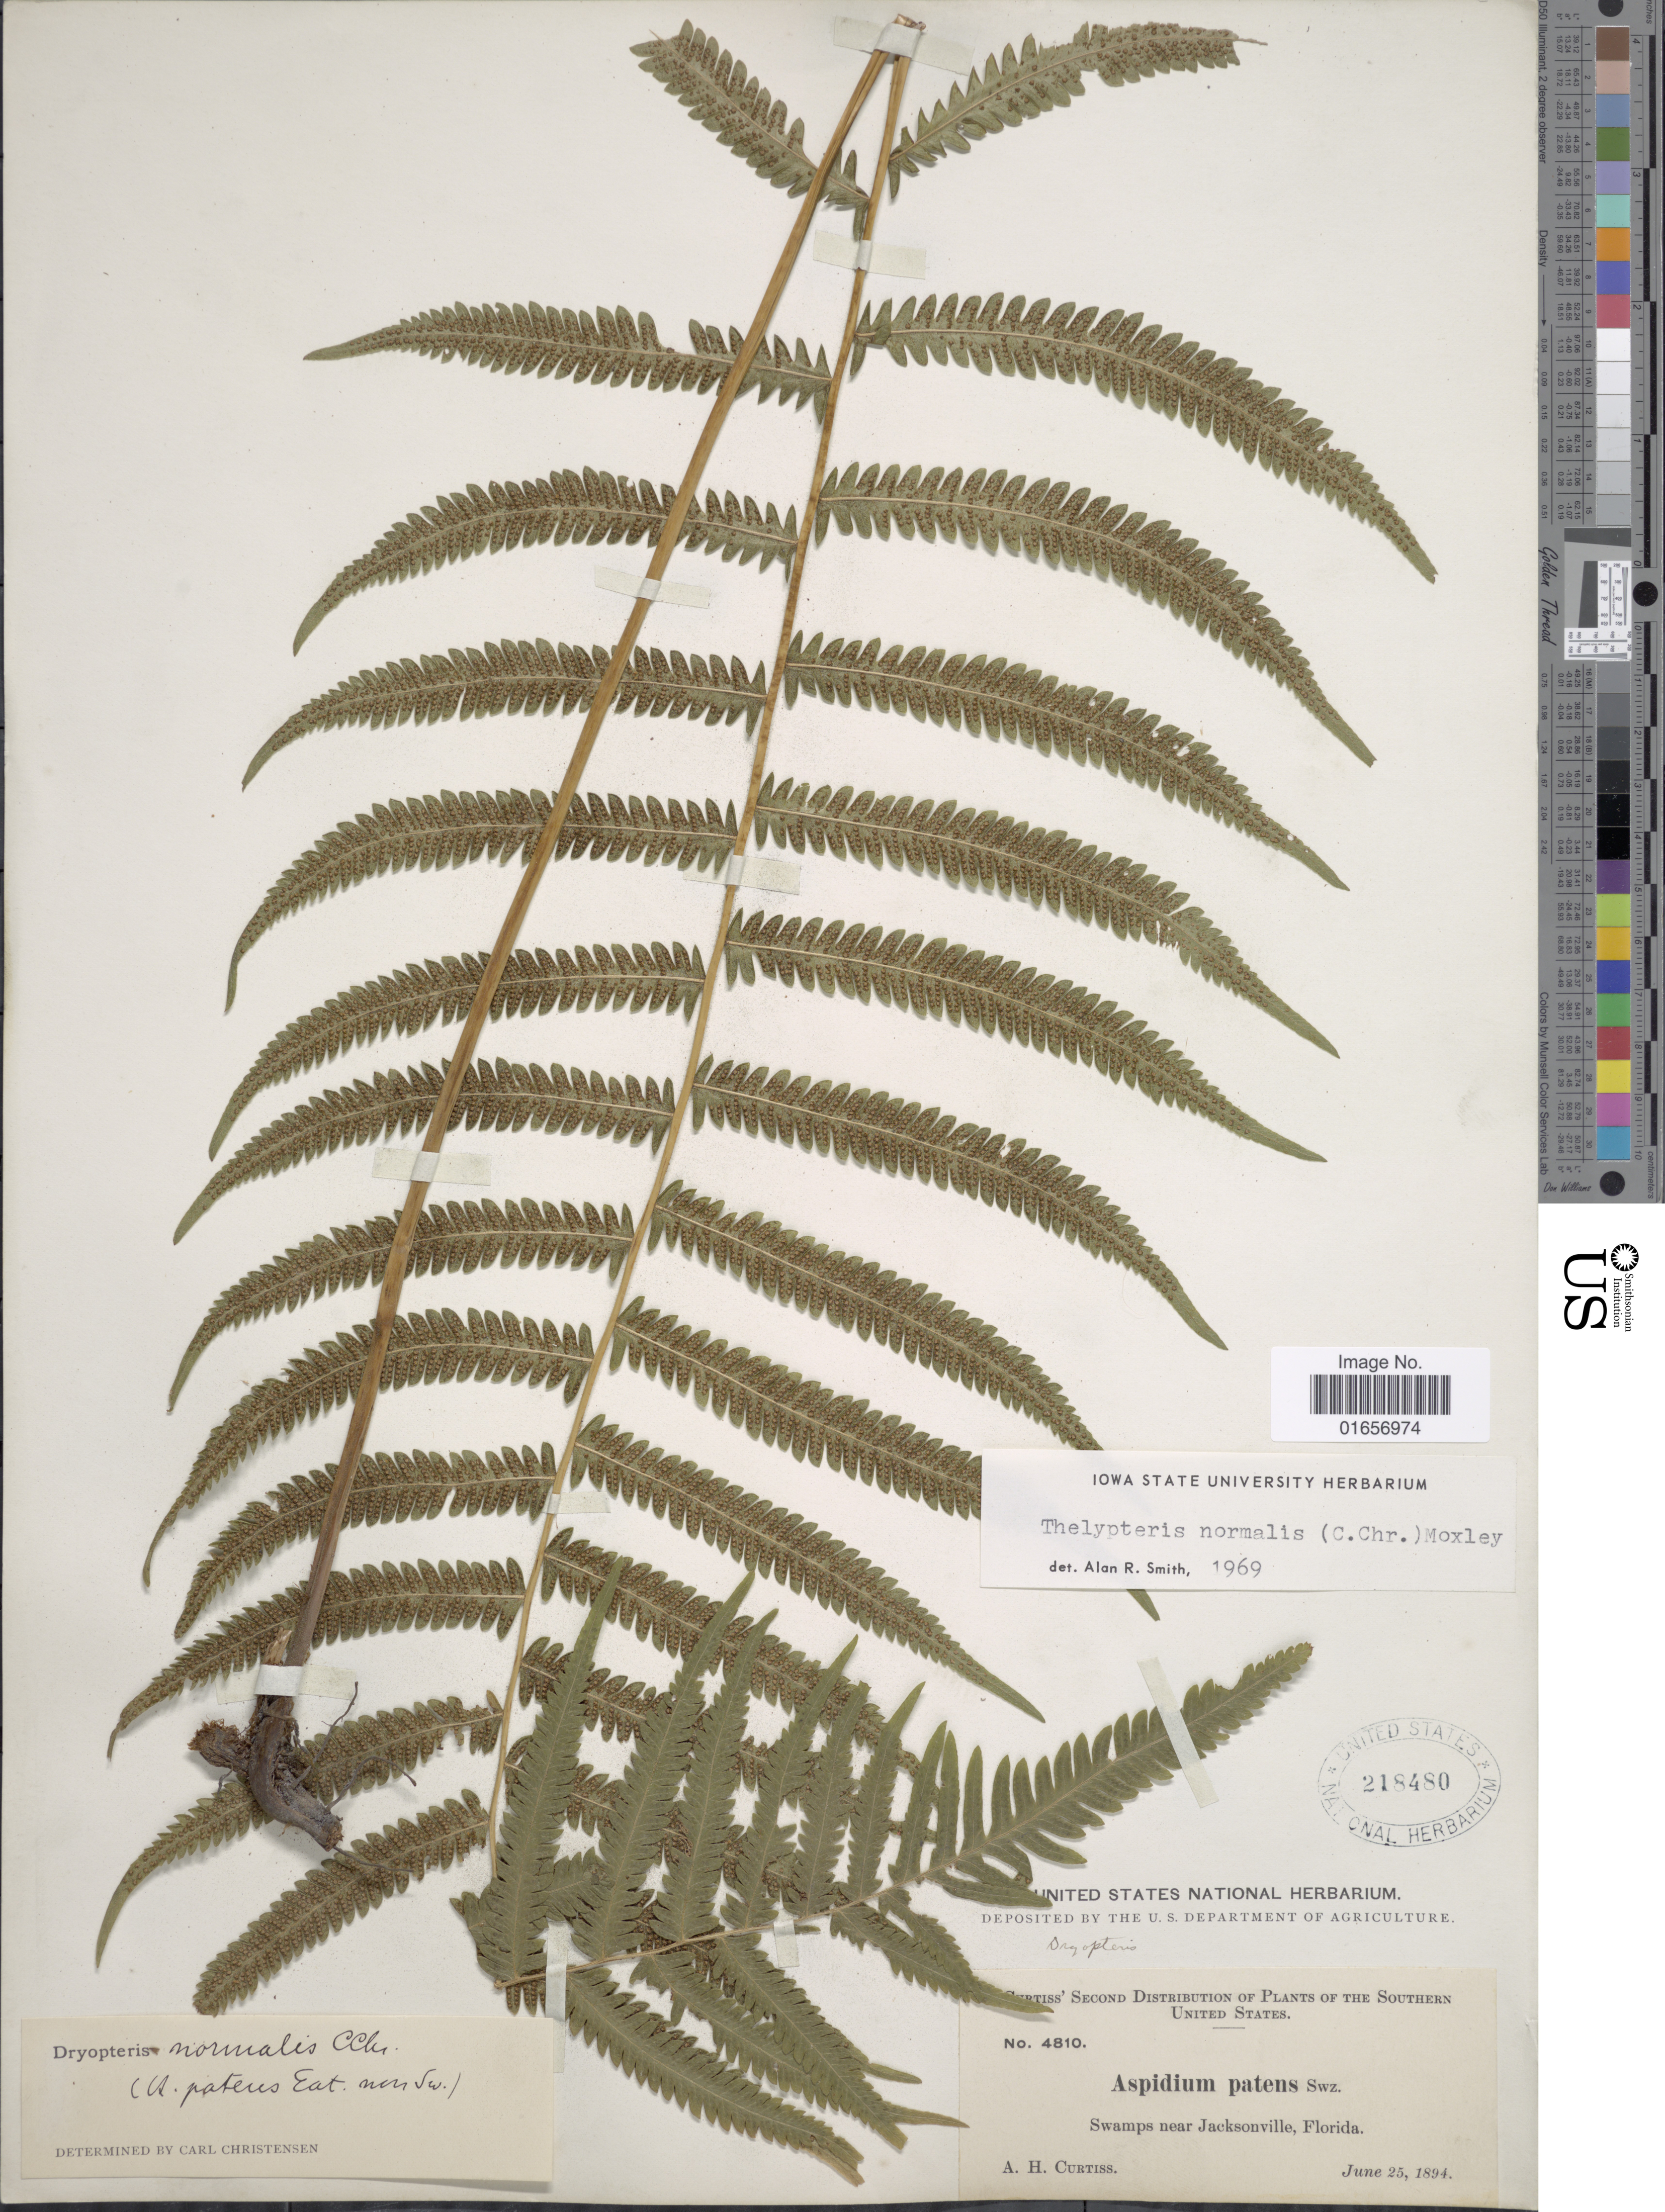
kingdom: Plantae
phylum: Tracheophyta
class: Polypodiopsida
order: Polypodiales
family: Thelypteridaceae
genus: Christella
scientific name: Christella kunthii comb. ined.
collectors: A. H. Curtiss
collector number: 4810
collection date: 1894-06-25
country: United States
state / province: Florida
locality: The Southern United States, swamps near Jacksonville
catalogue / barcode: US 218480